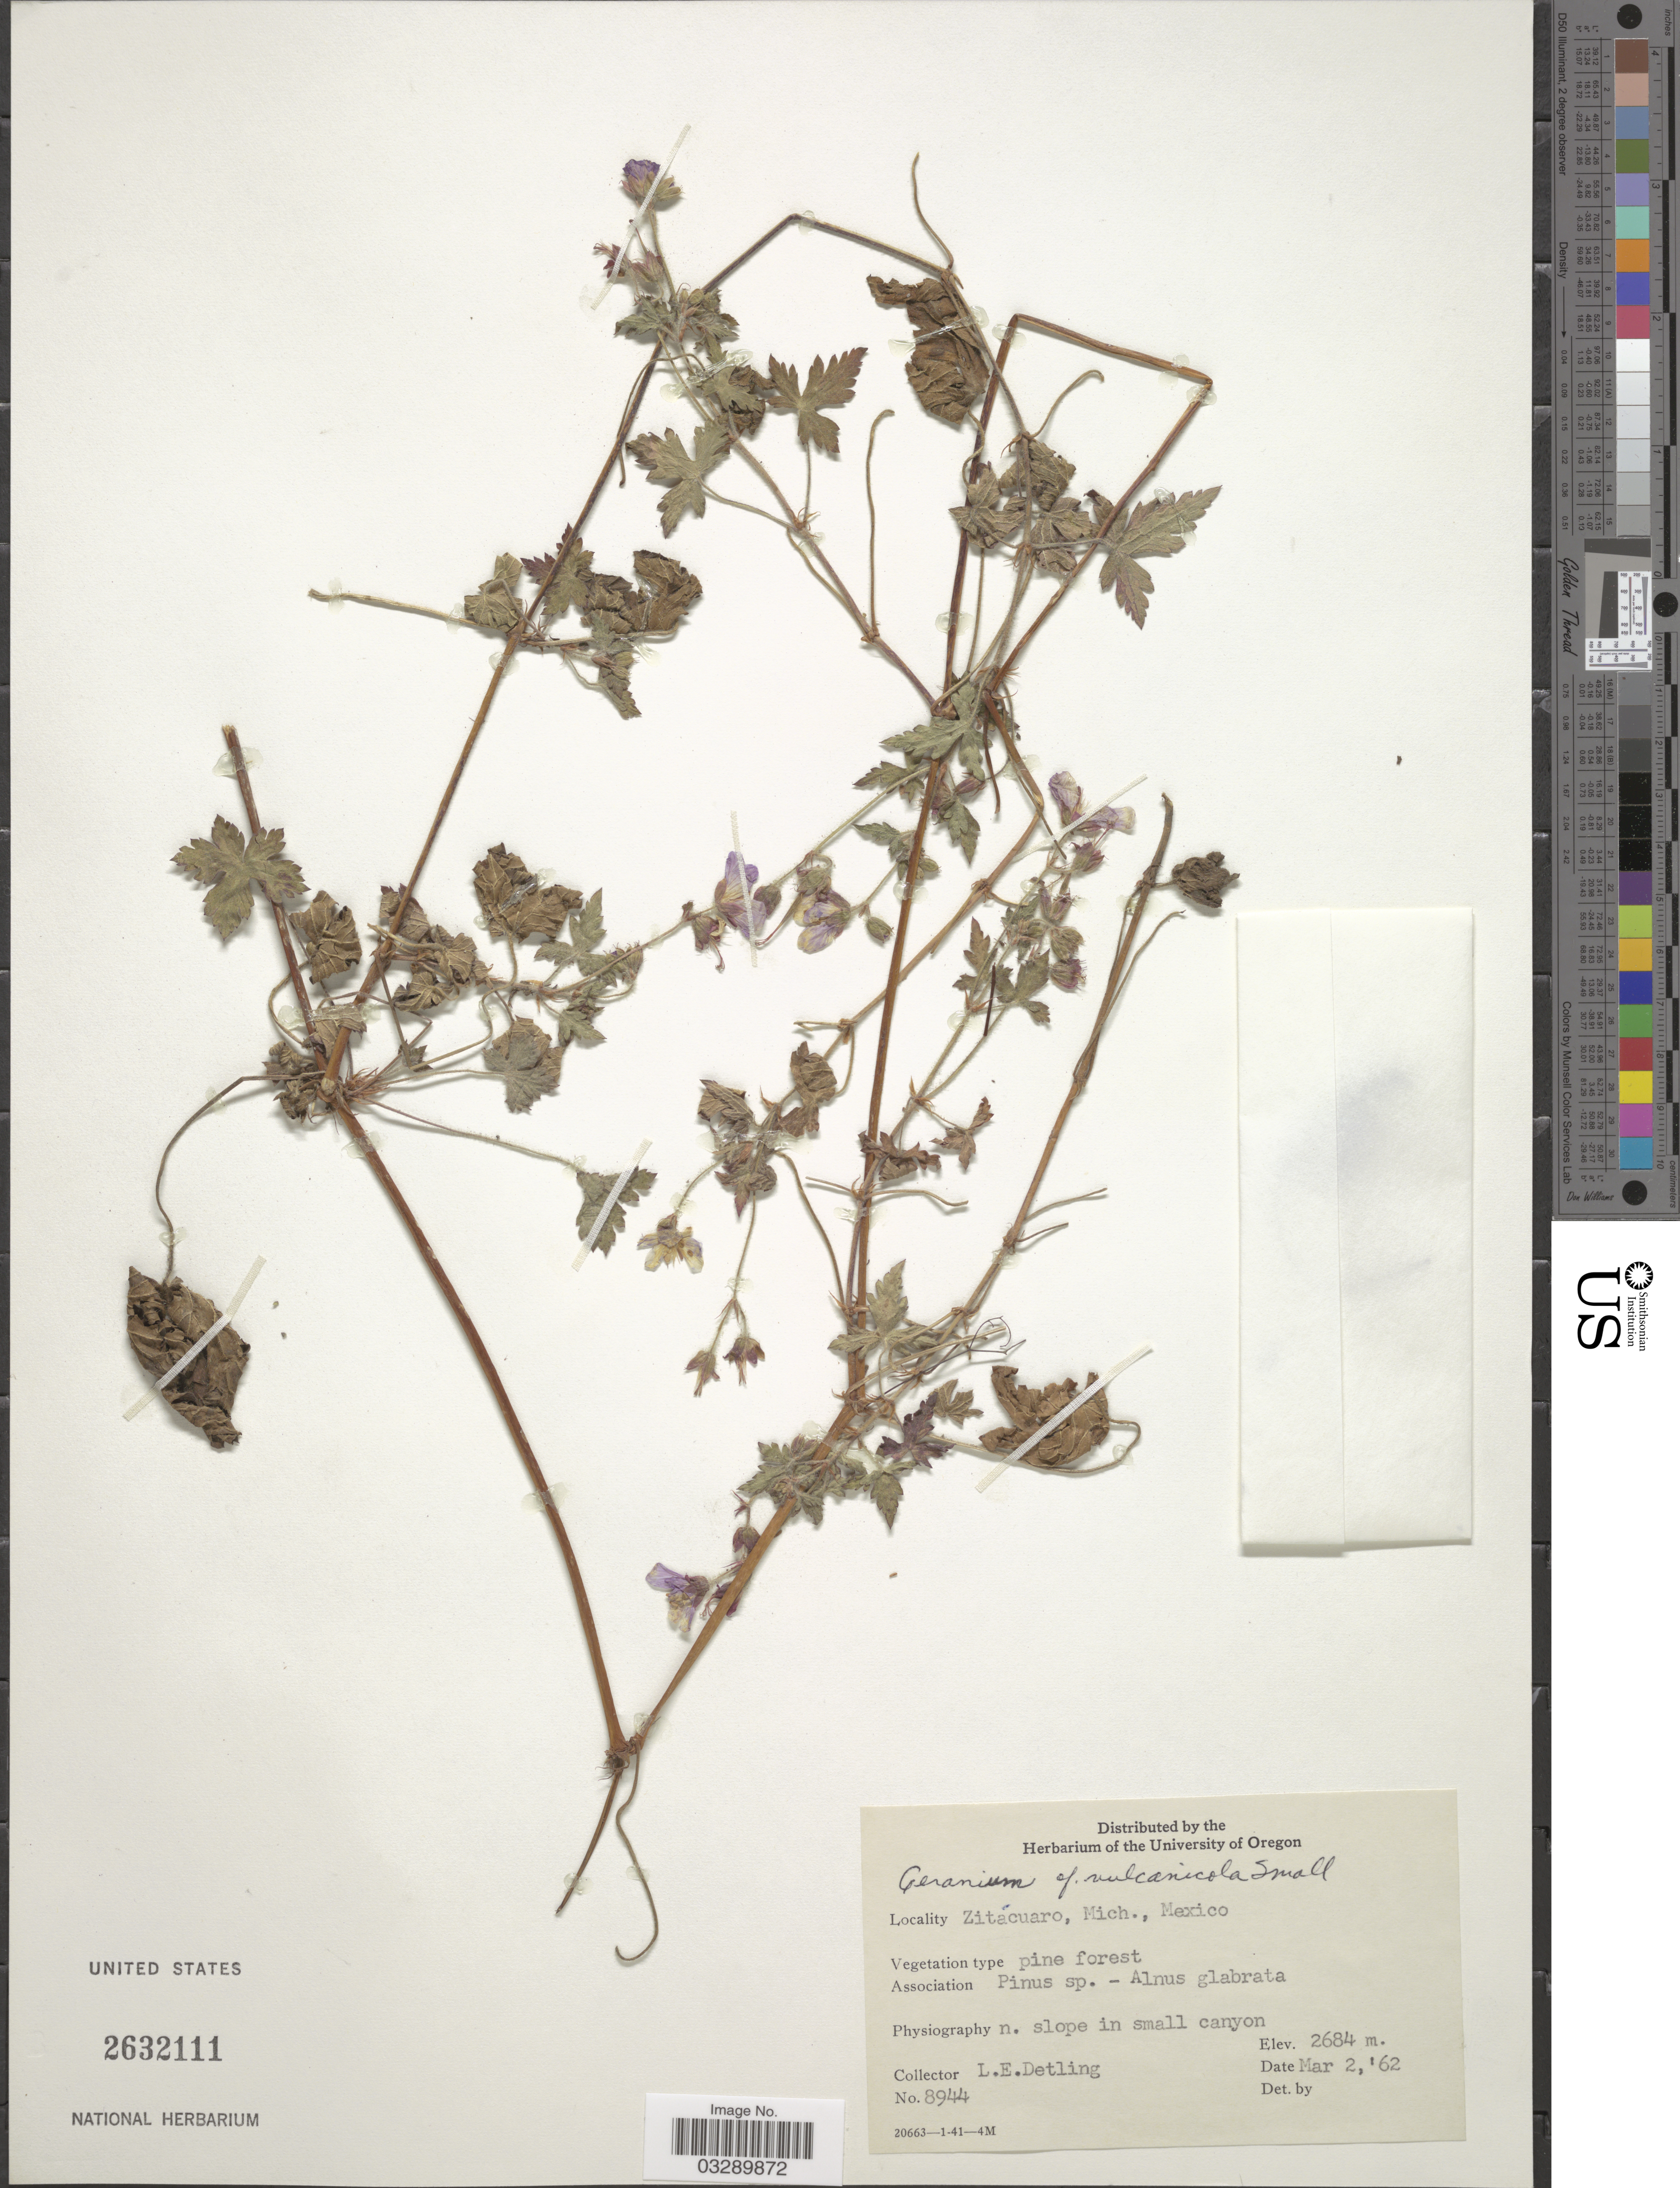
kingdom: Plantae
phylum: Tracheophyta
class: Magnoliopsida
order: Geraniales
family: Geraniaceae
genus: Geranium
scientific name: Geranium sp.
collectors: L. E. Detling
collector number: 8944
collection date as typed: Transcribed d/m/y: 2/3/62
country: Mexico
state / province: Michoacán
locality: Zitácuaro.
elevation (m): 2684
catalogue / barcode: US 2632111